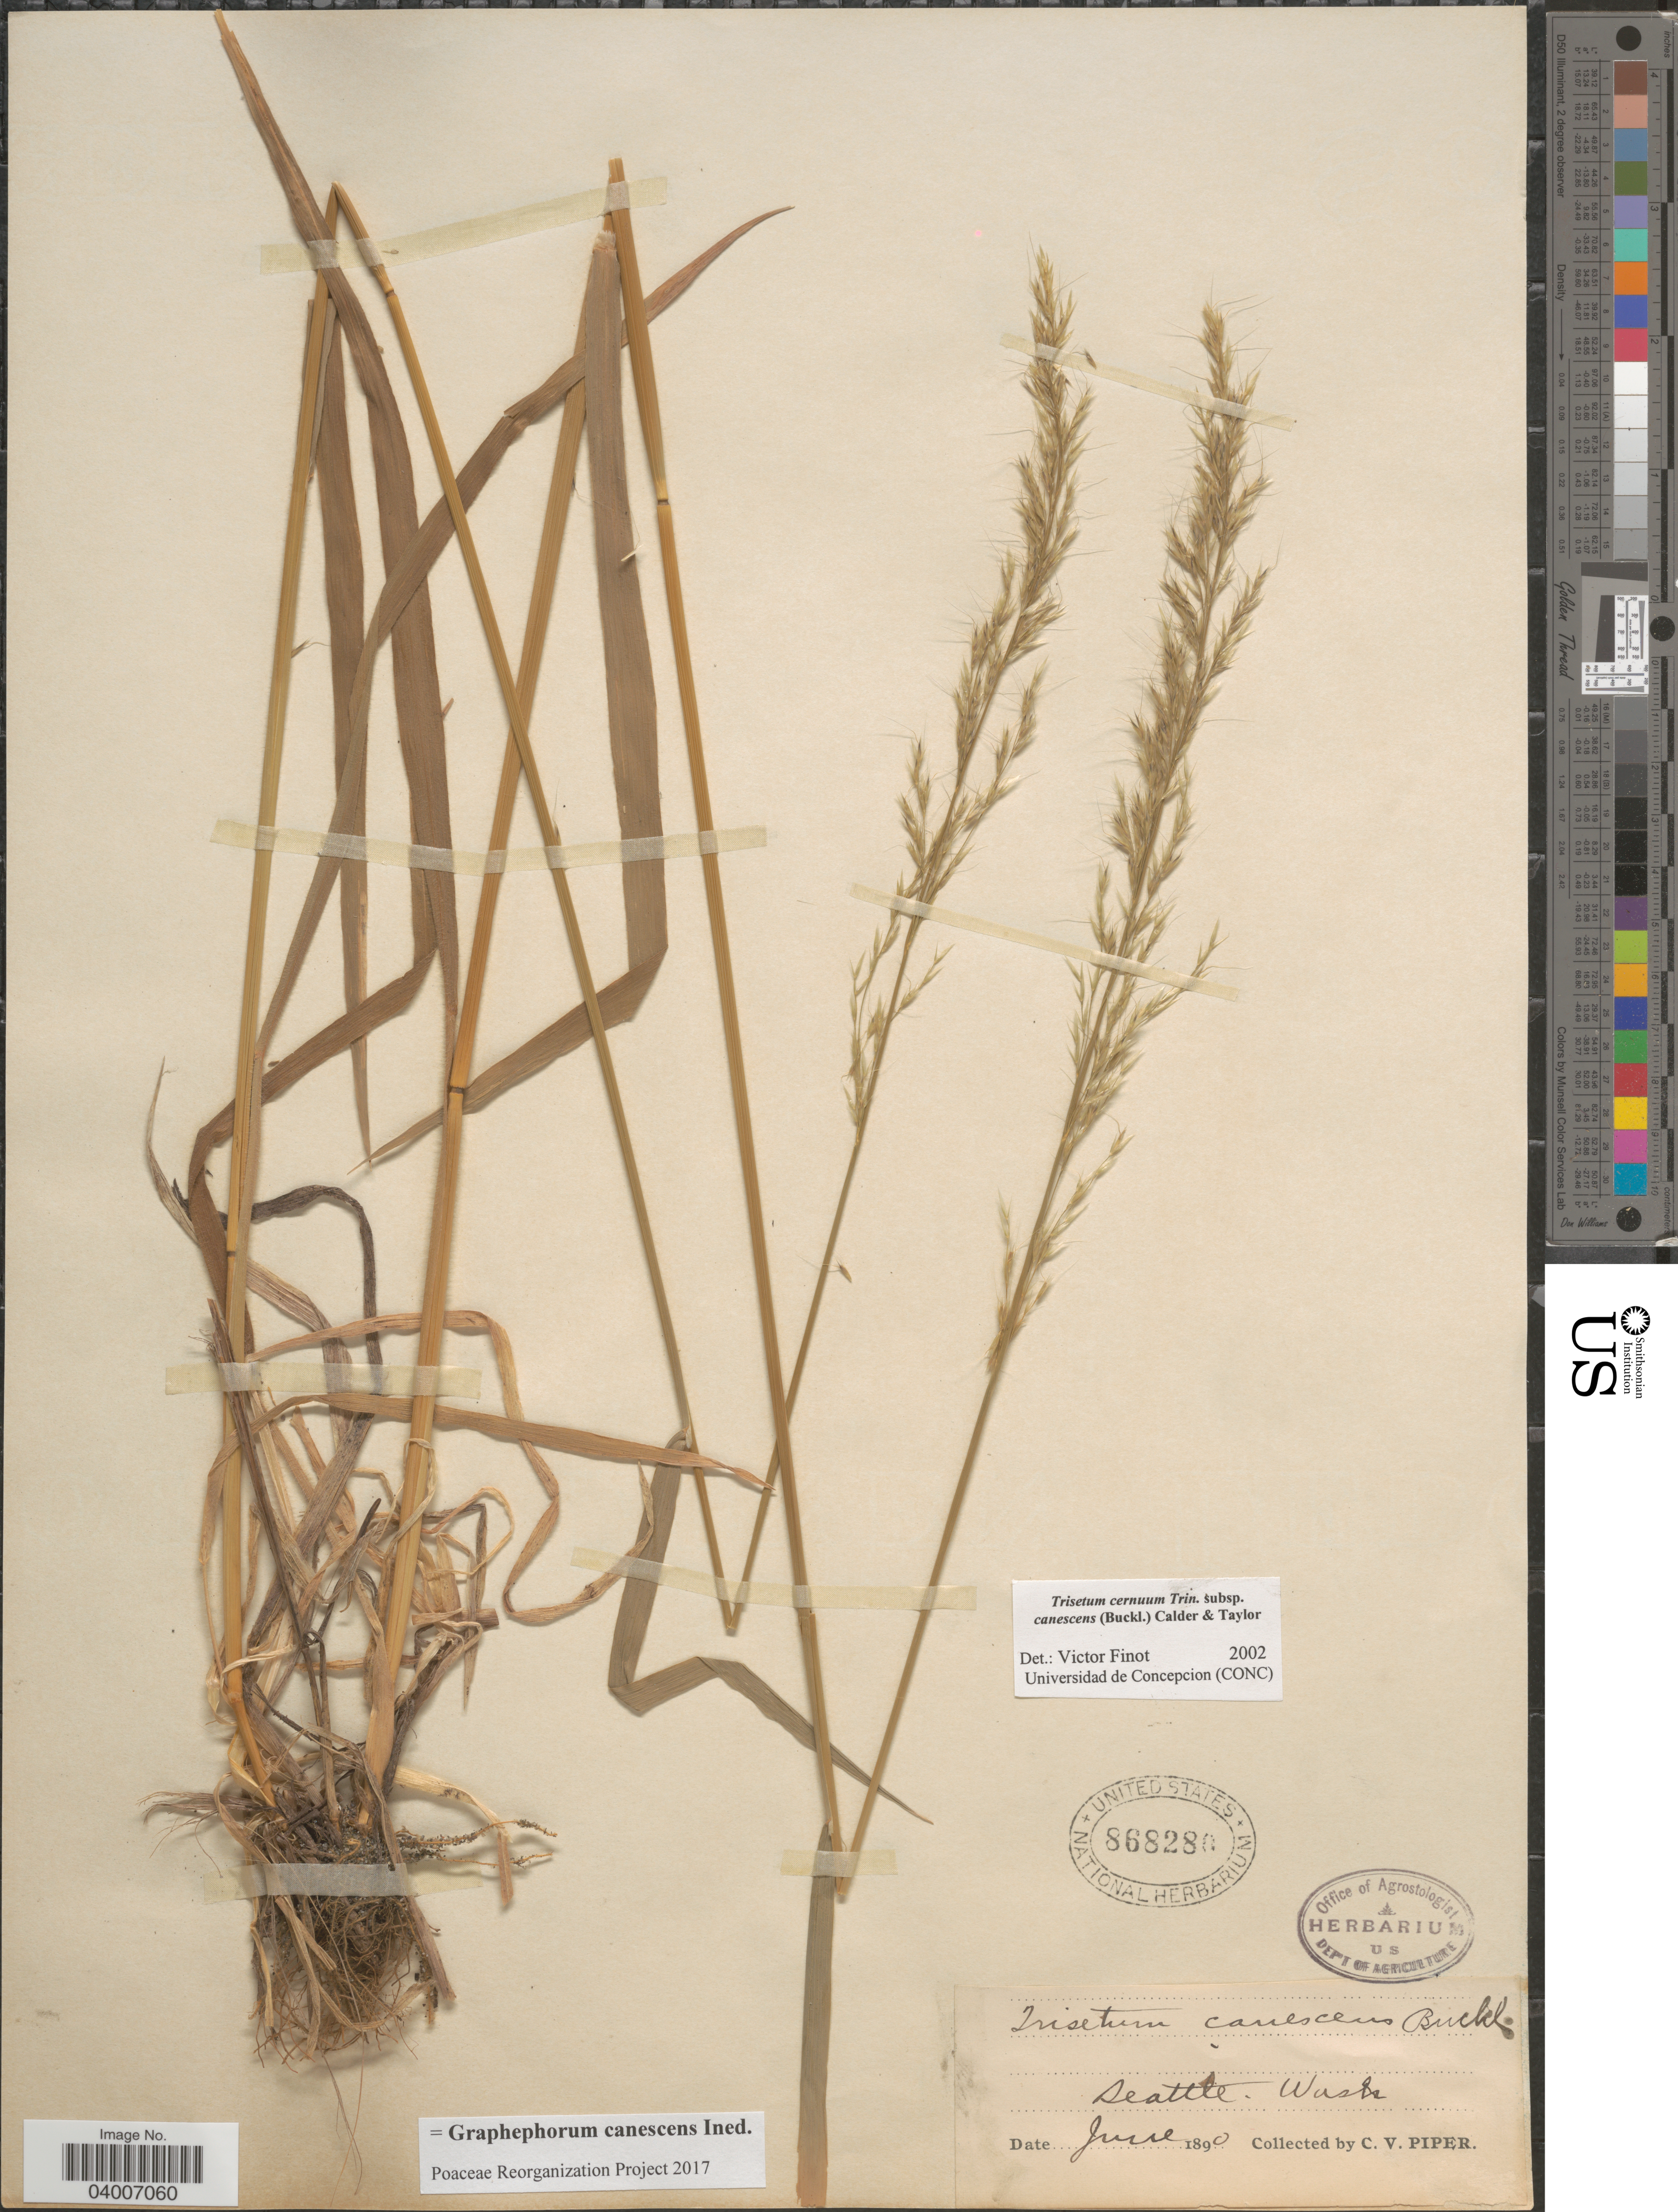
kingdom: Plantae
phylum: Tracheophyta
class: Liliopsida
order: Poales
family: Poaceae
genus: Graphephorum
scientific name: Graphephorum canescens ined.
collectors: C. V. Piper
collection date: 1890-06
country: United States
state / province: Washington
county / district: King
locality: Seattle.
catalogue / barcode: US 868280